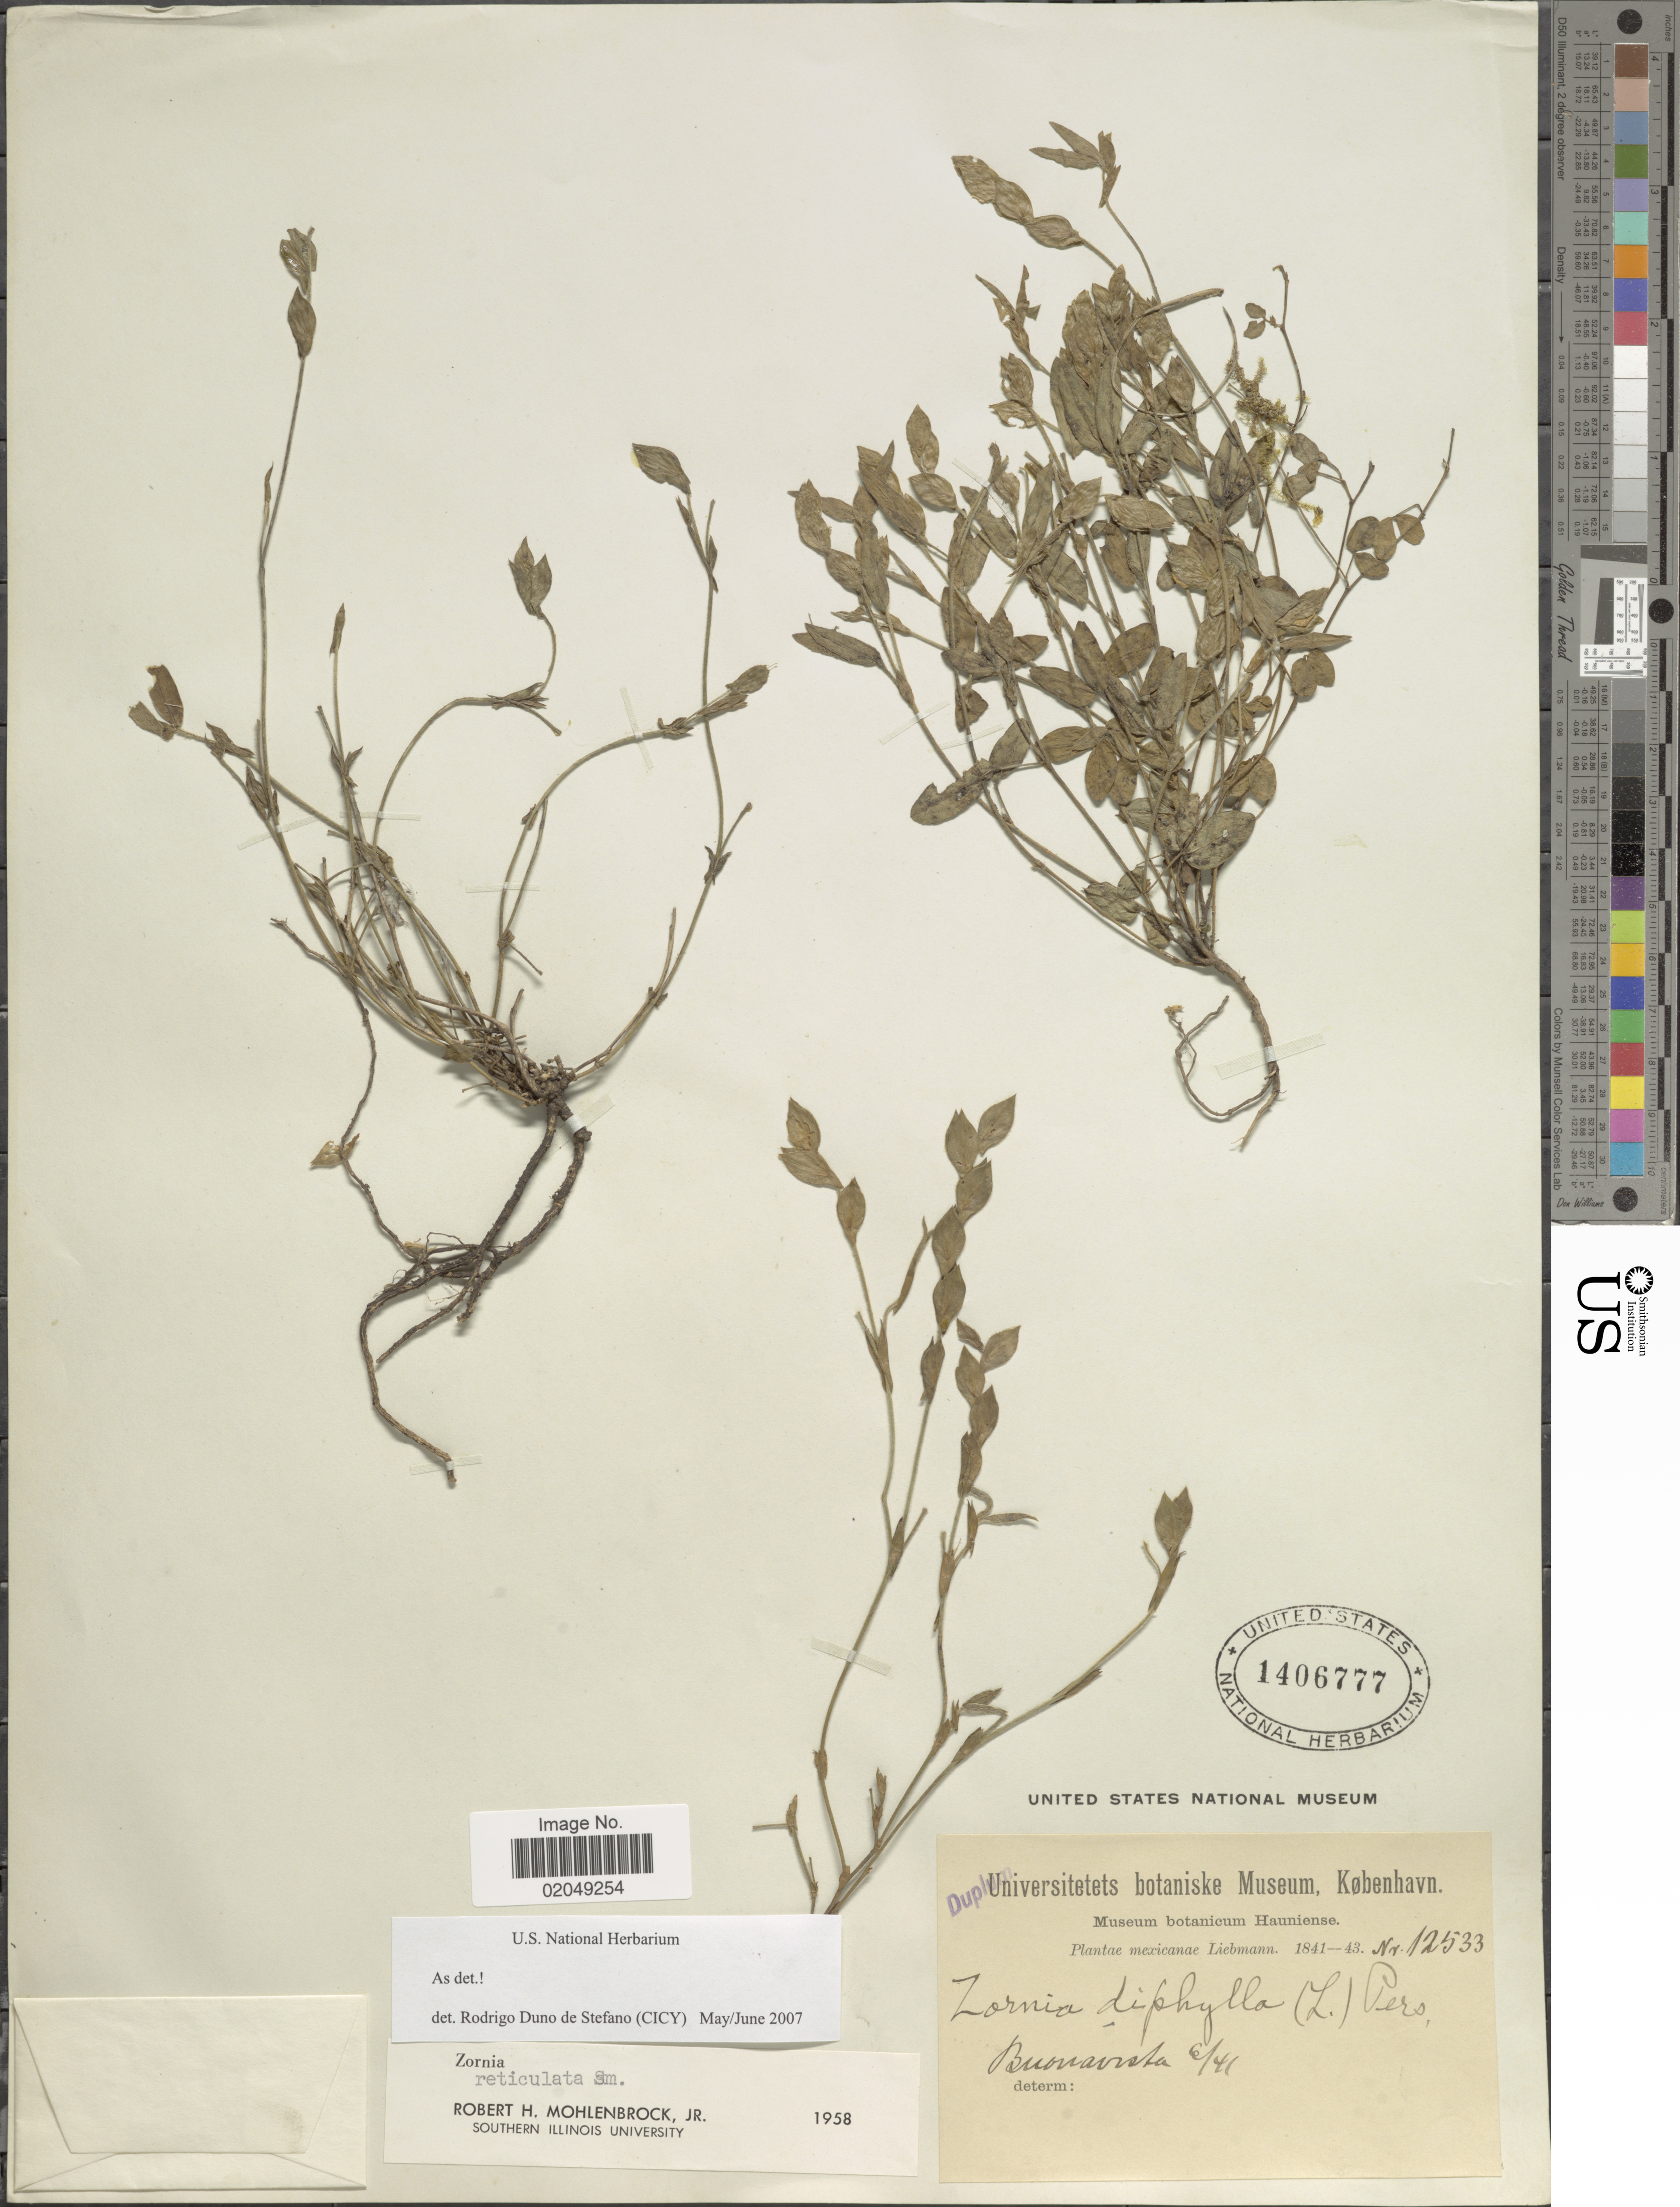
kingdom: Plantae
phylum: Tracheophyta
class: Magnoliopsida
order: Fabales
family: Fabaceae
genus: Zornia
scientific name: Zornia reticulata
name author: Sm.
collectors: Liebmann, --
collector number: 12533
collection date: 1841-06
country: Mexico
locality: Buonavista [interpreted]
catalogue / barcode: US 1406777